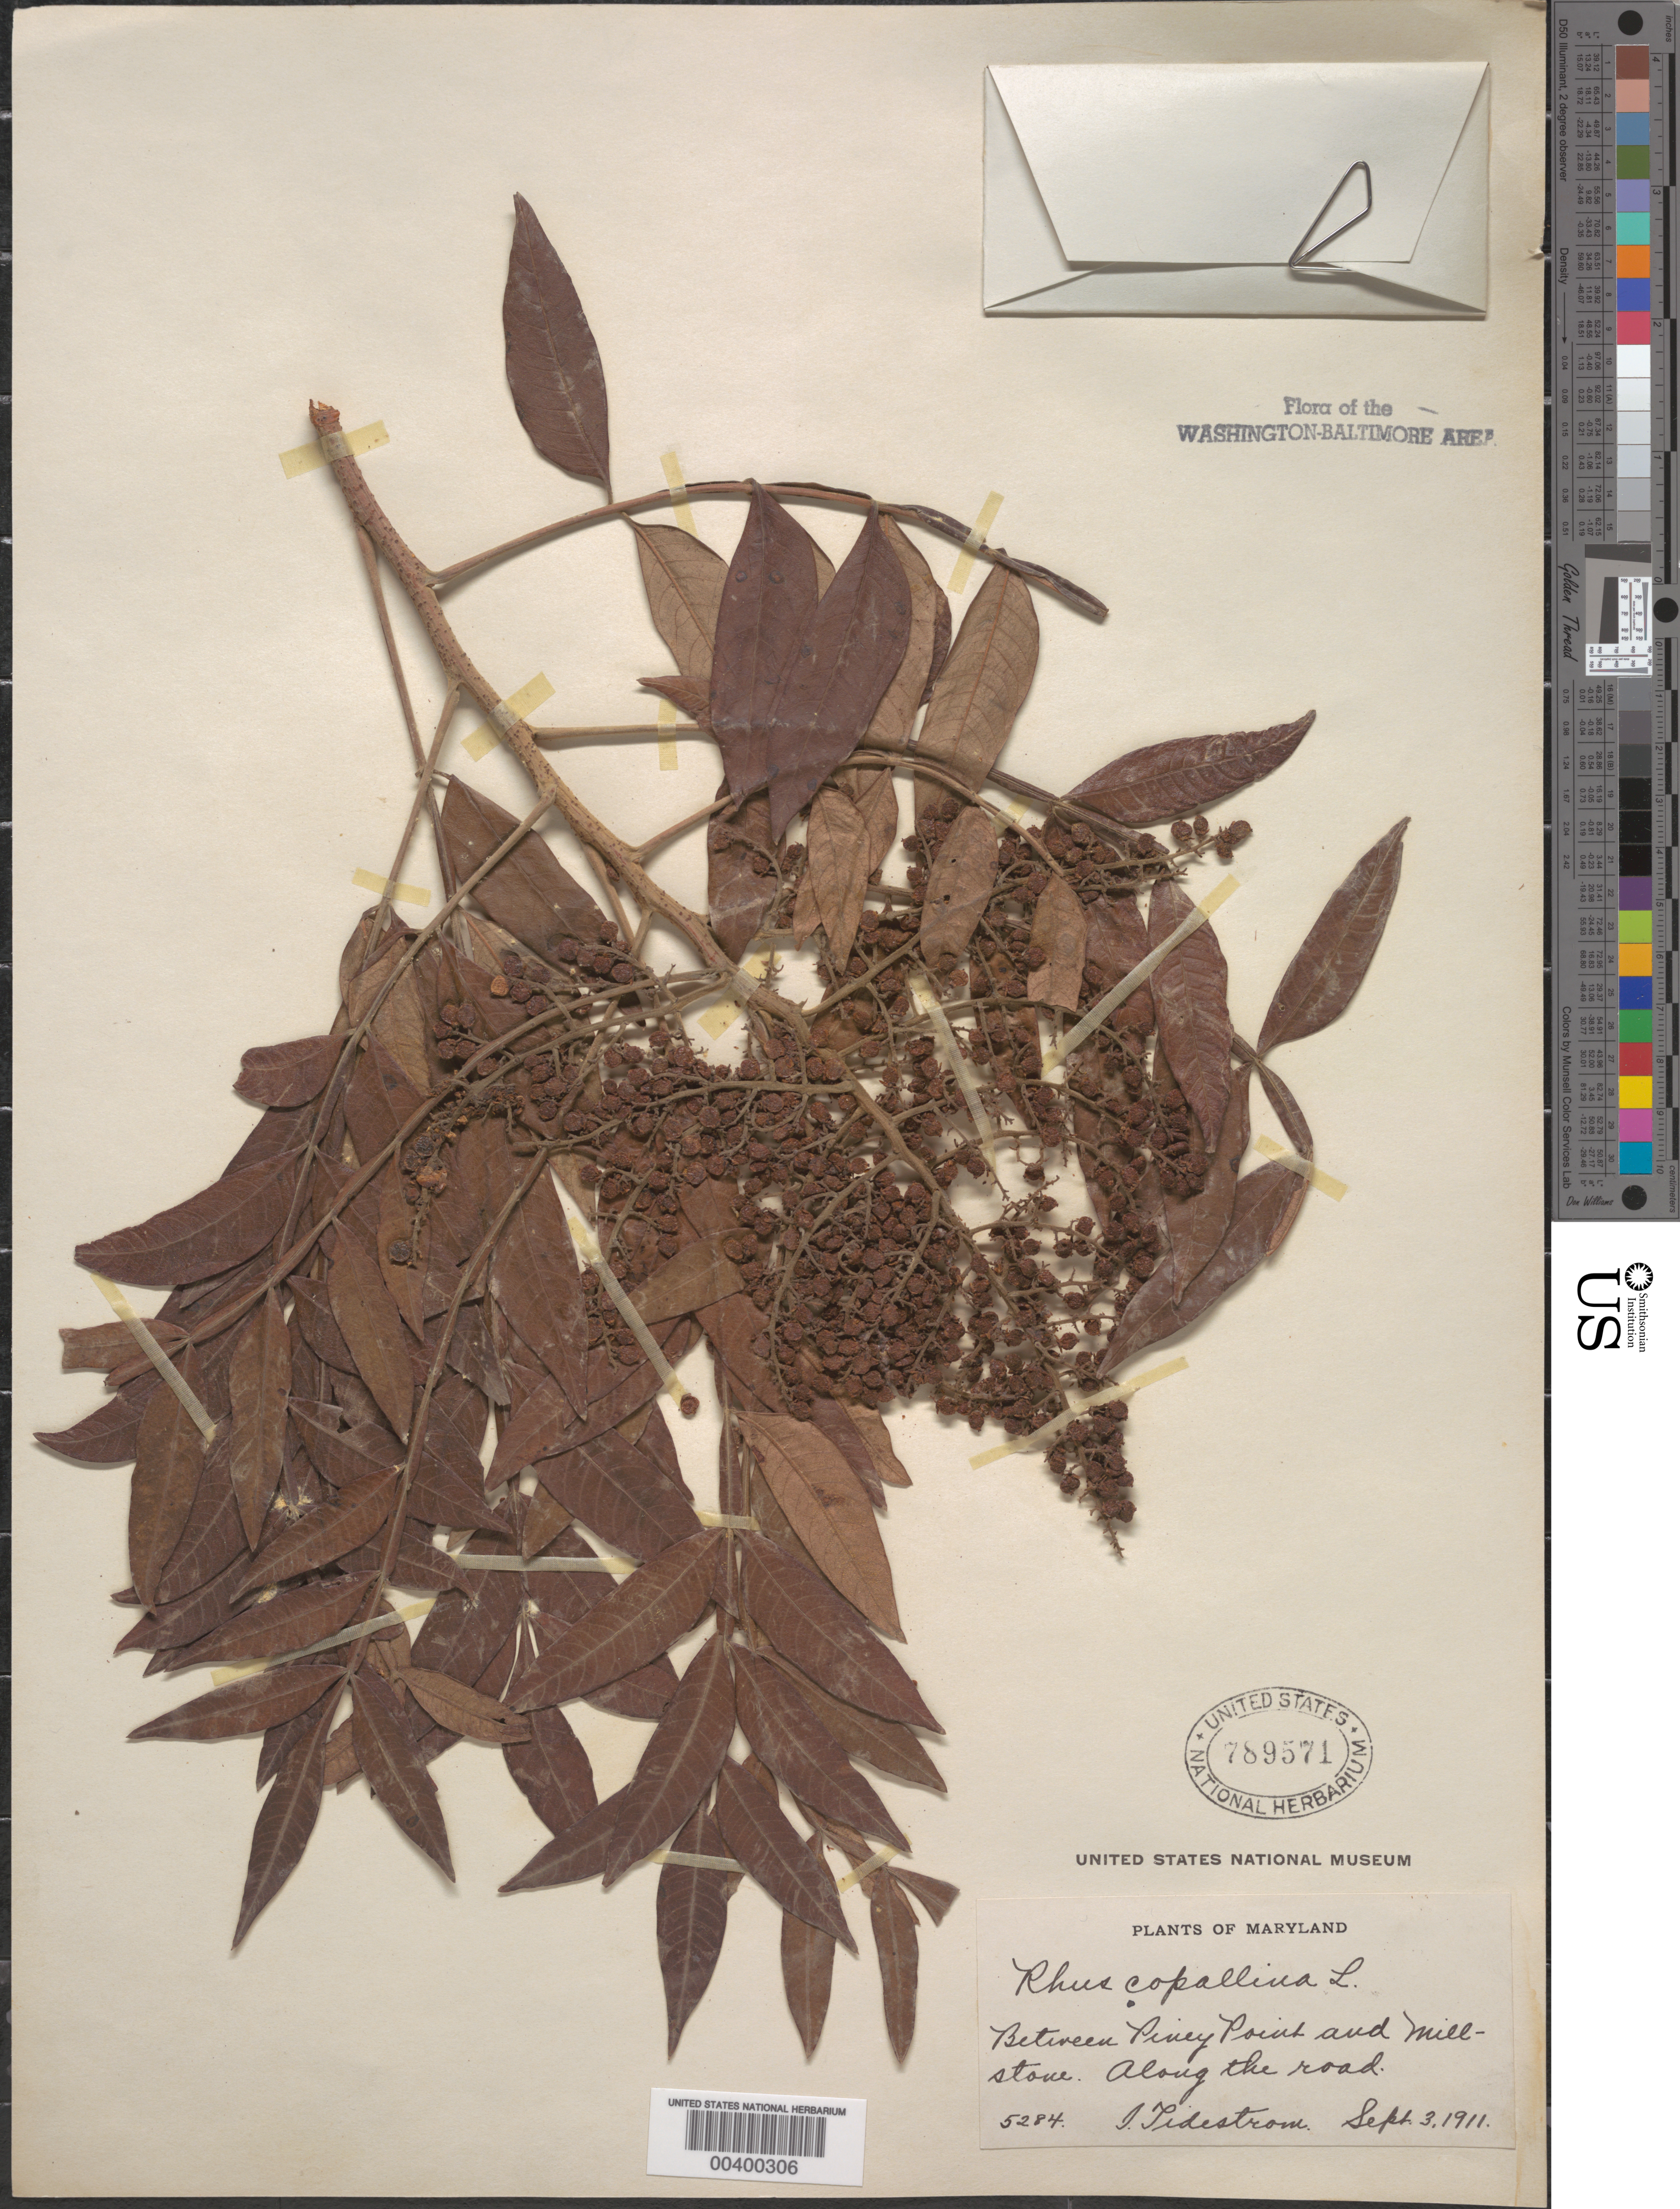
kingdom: Plantae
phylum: Tracheophyta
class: Magnoliopsida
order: Sapindales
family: Anacardiaceae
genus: Rhus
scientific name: Rhus copallinum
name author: L.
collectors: I. F. Tidestrom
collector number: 5284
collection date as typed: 03 Sep 1911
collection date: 1911-09-03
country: United States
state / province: Maryland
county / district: St. Mary's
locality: between Piney Point and Millstone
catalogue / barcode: US 789571